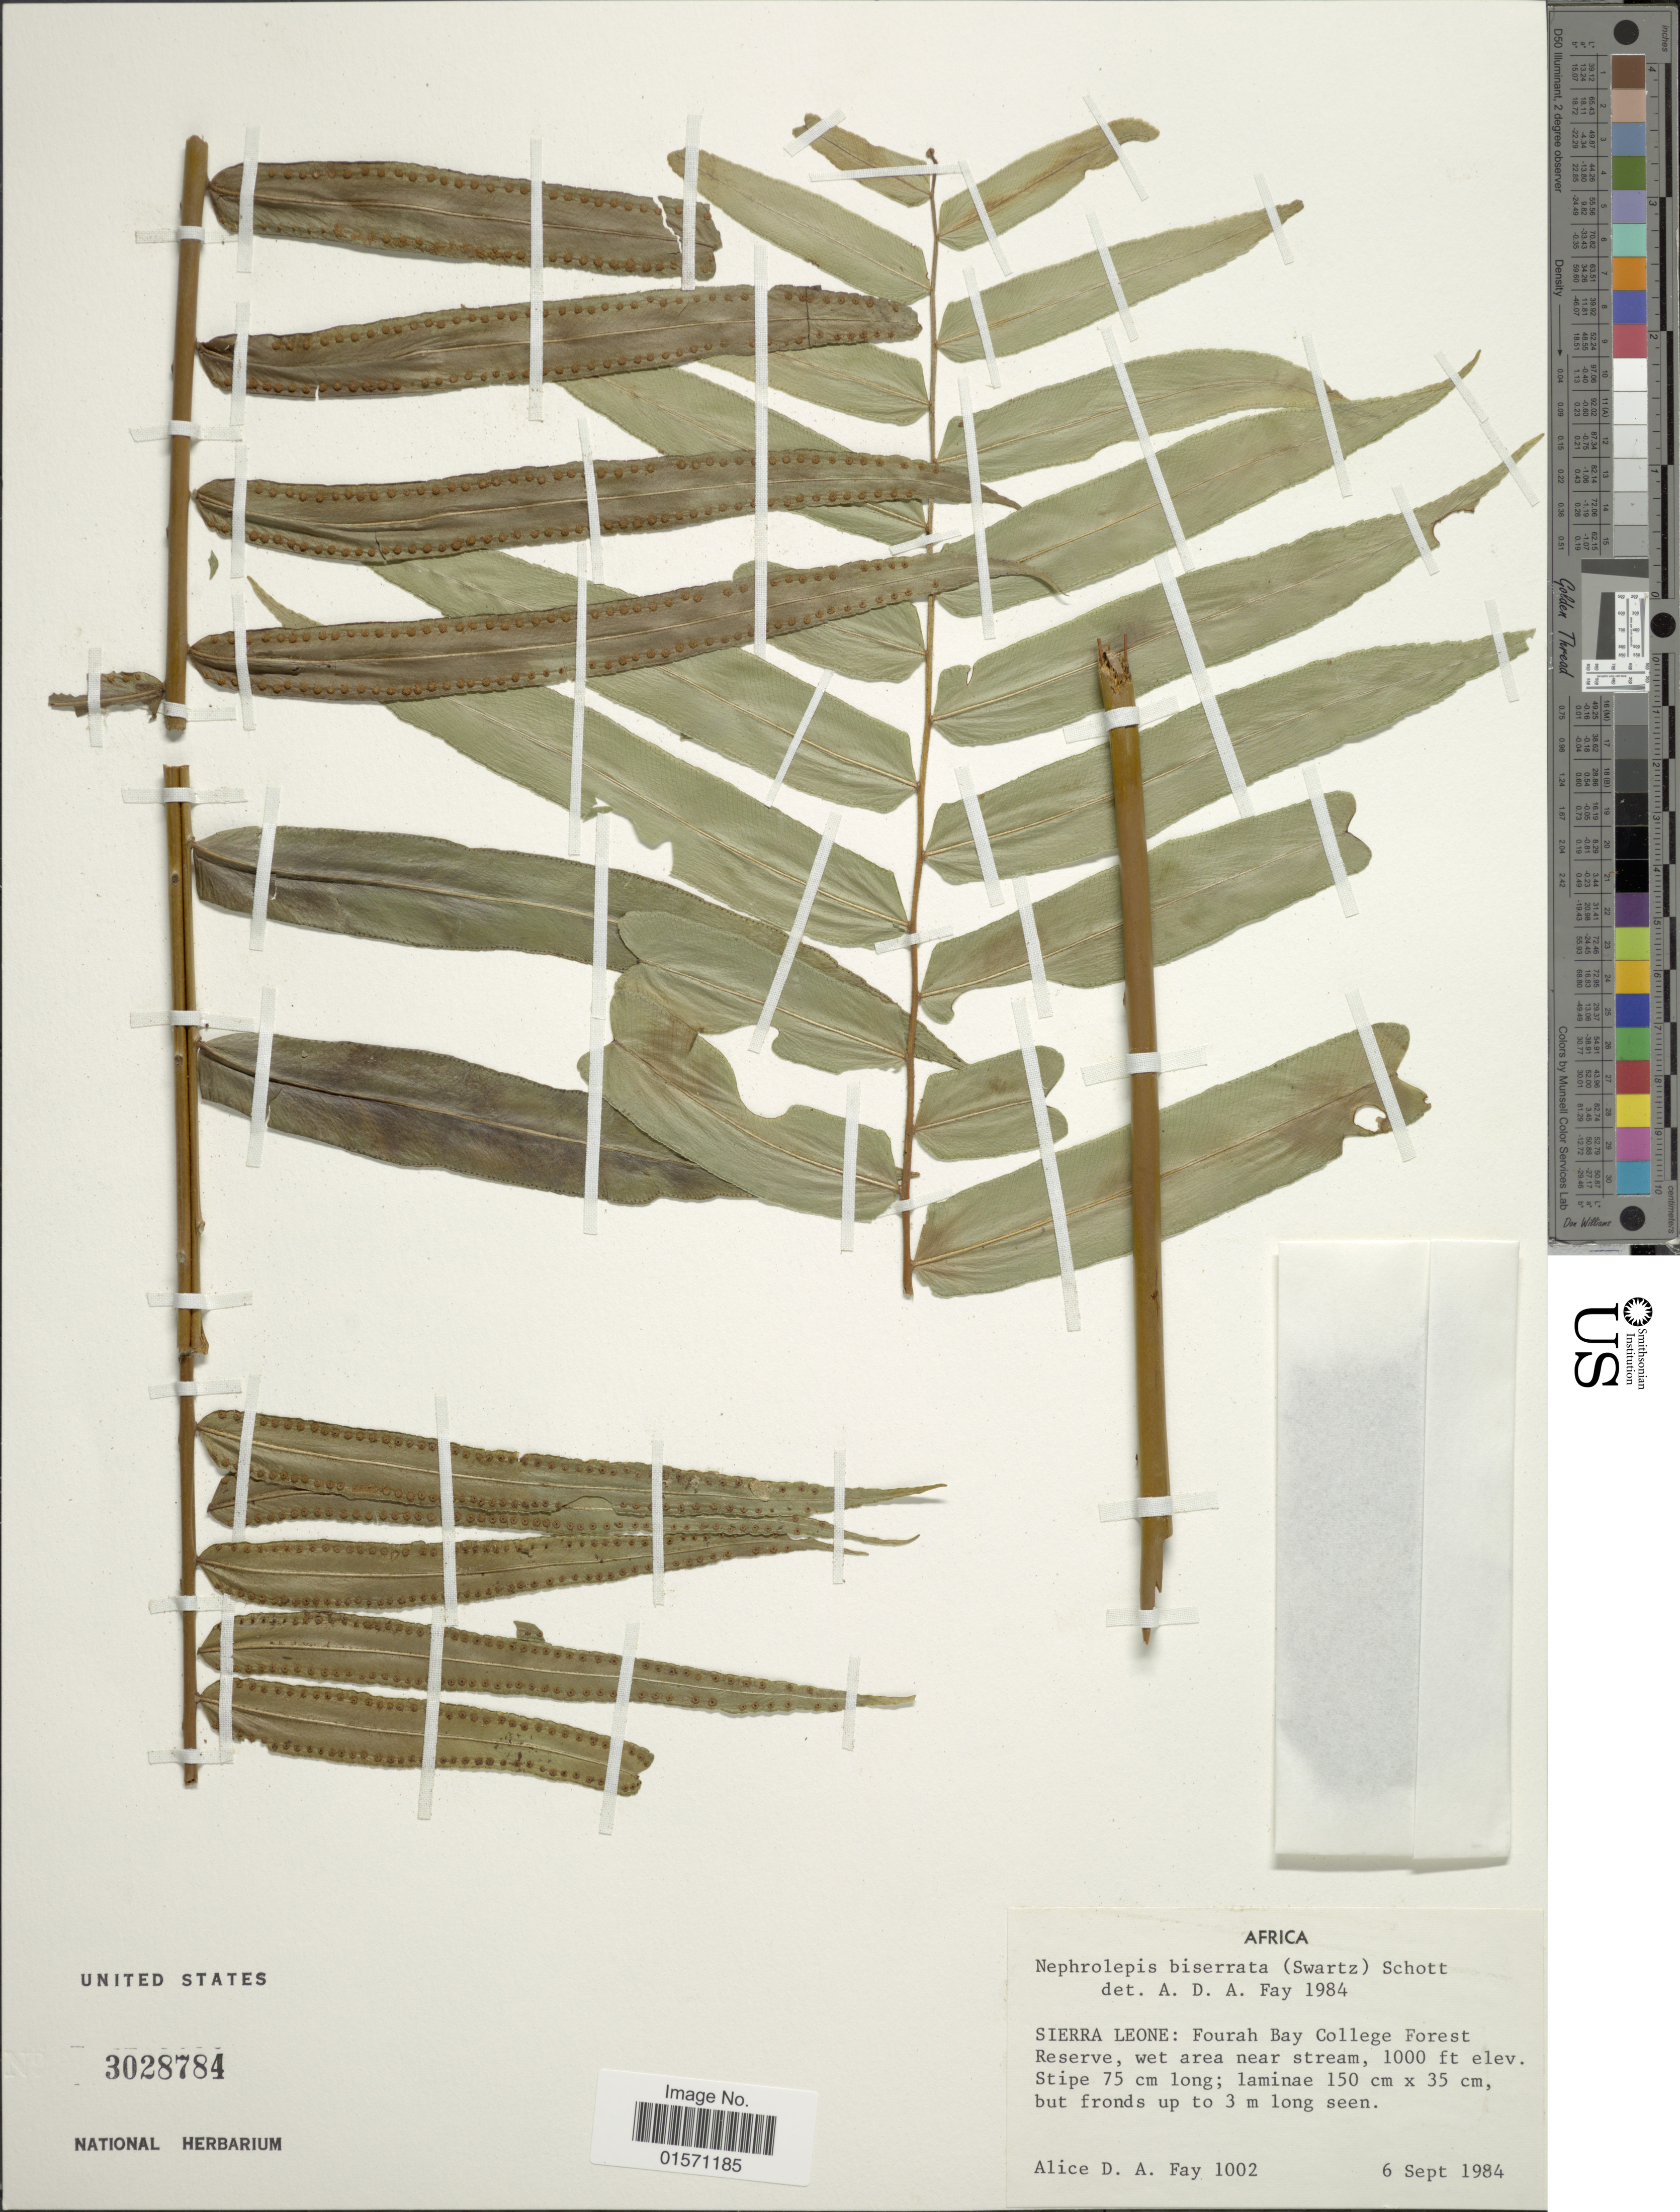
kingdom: Plantae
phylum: Tracheophyta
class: Polypodiopsida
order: Polypodiales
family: Nephrolepidaceae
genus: Nephrolepis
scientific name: Nephrolepis biserrata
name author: (Sw.) Schott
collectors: A. Fay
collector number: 1002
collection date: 1984-09-06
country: Sierra Leone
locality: Fourah Bay College Forest Reserve, wet area near stream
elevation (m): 305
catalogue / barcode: US 3028784